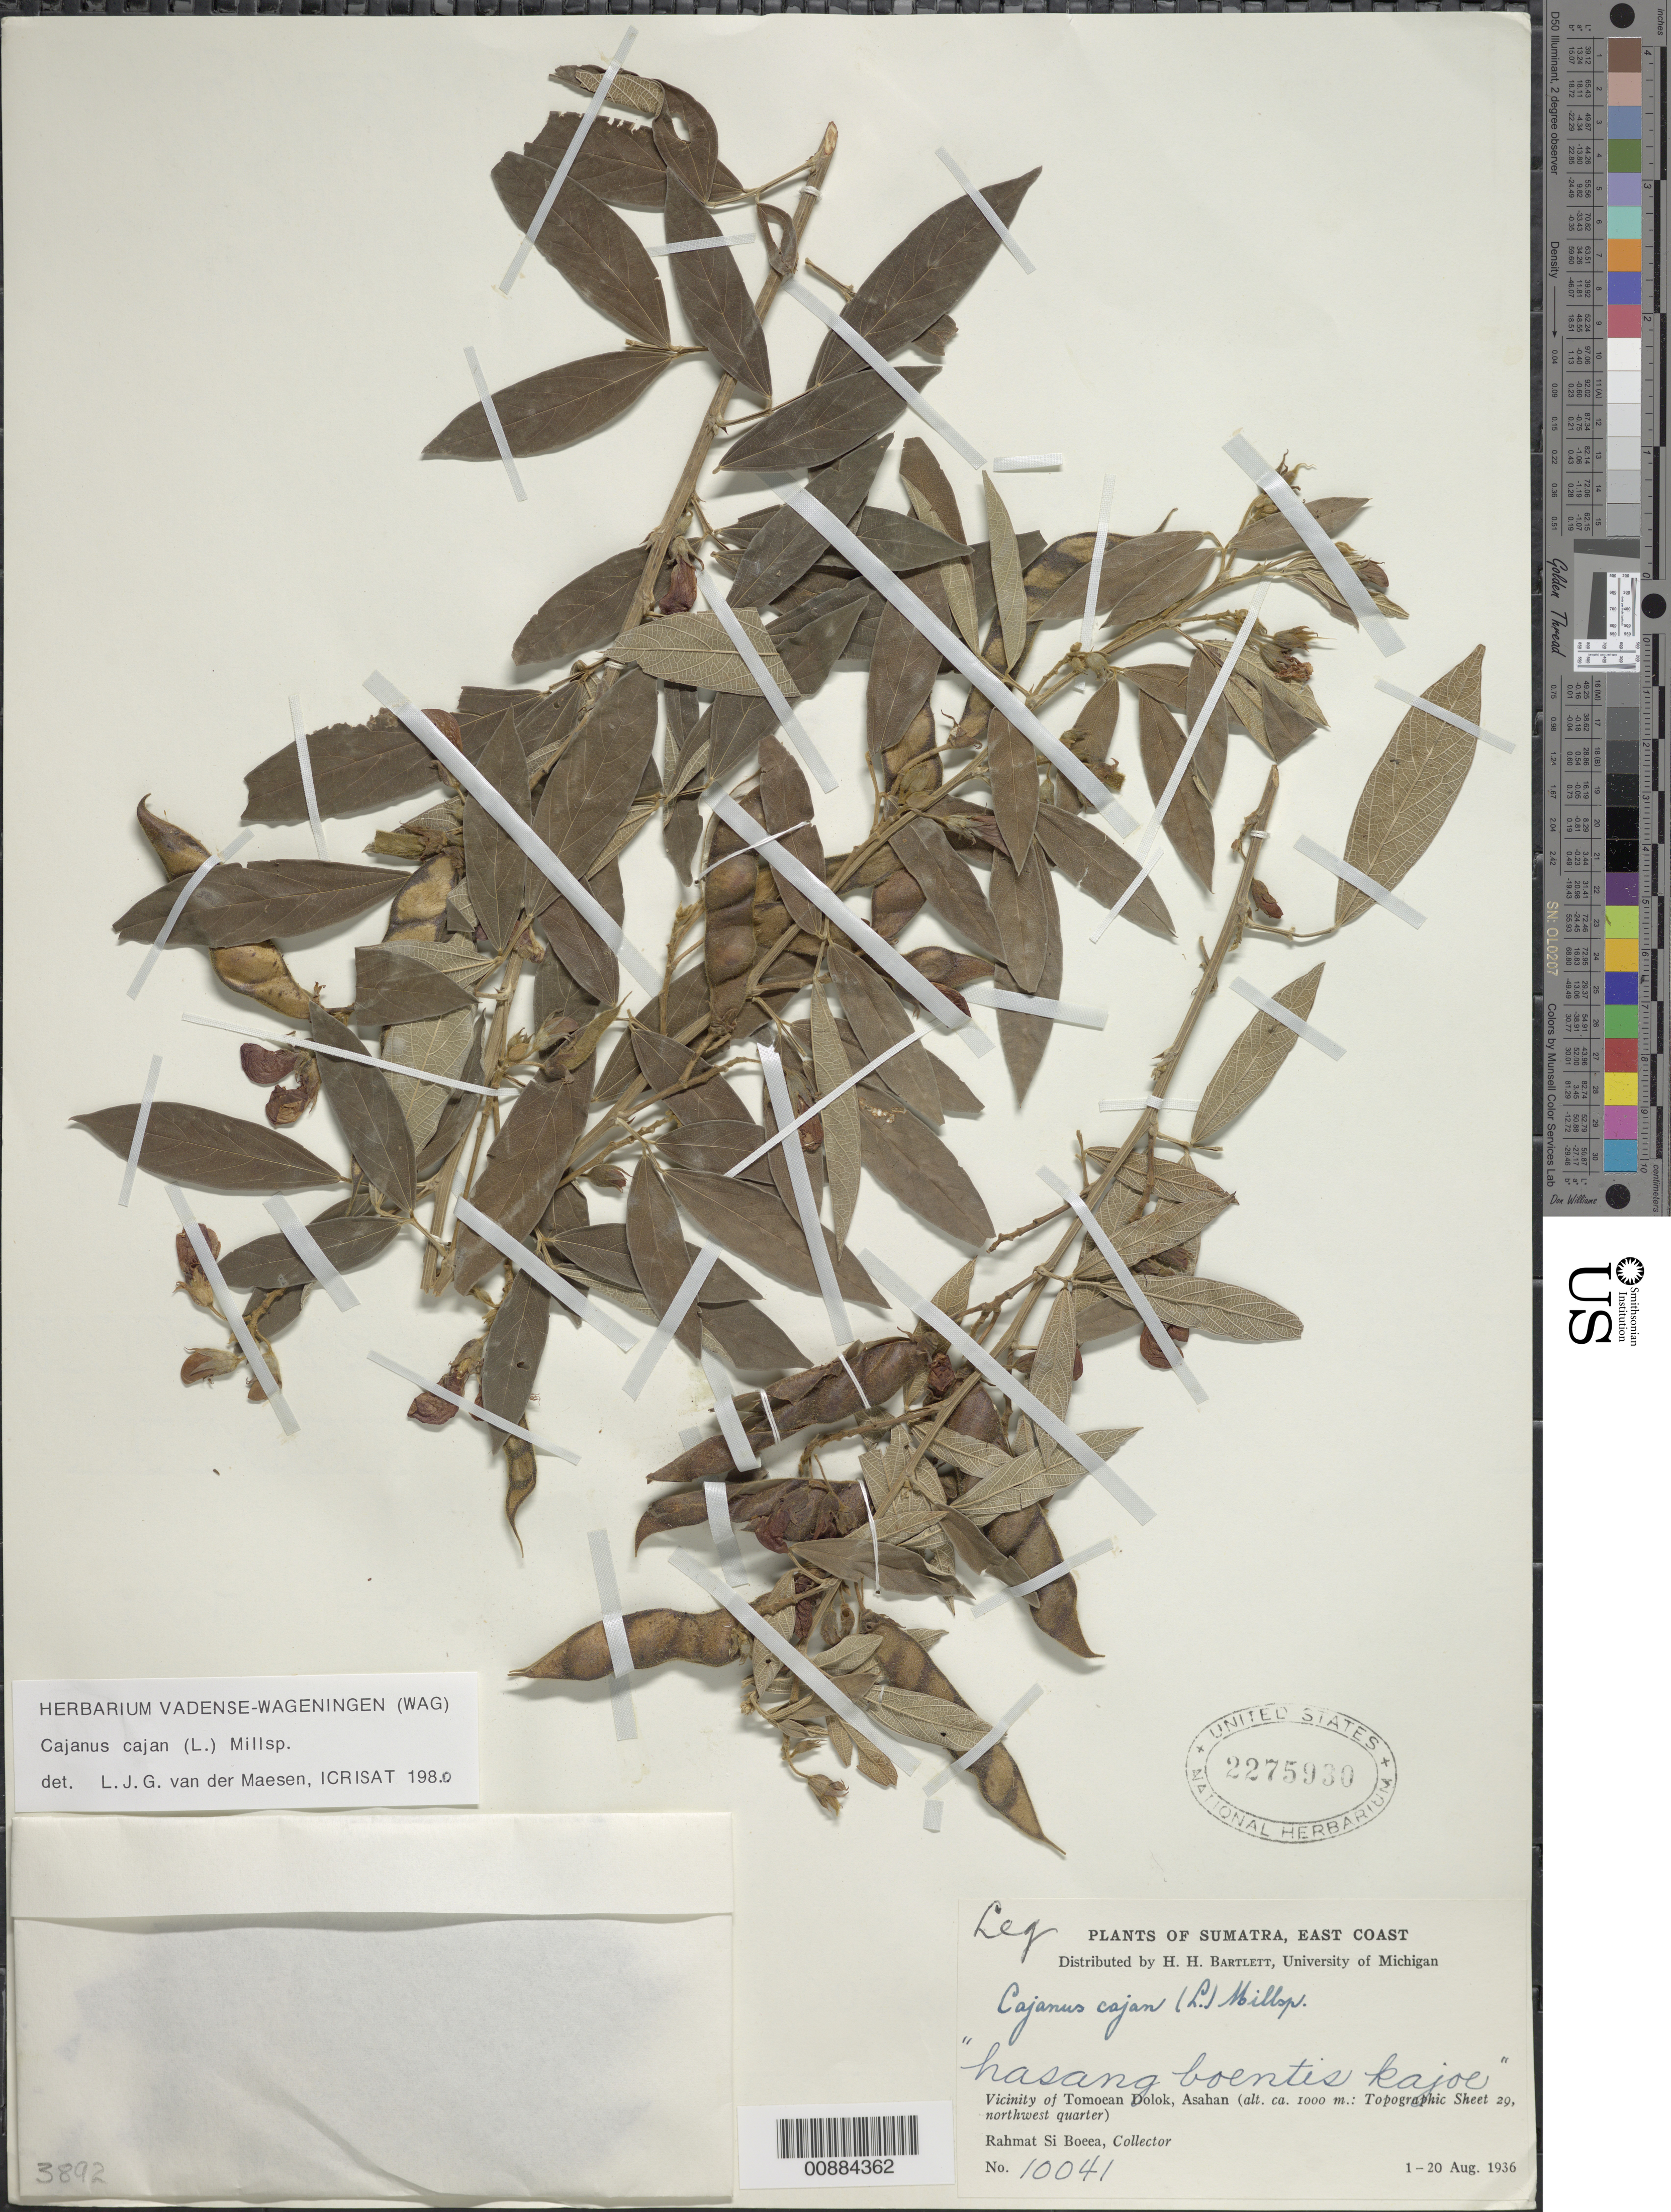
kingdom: Plantae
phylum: Tracheophyta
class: Magnoliopsida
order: Fabales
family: Fabaceae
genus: Cajanus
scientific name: Cajanus cajan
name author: (L.) Huth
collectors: Rahmat Si Boeea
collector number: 10041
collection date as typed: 01 Aug 1936 to 20 Aug 1936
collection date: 1936-08-01/1936-08-20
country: Indonesia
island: Sumatra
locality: Vicinity of Tomoean Dolok, Asahan. (Topographic Sheet 29, NW quarter)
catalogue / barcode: US 2275930